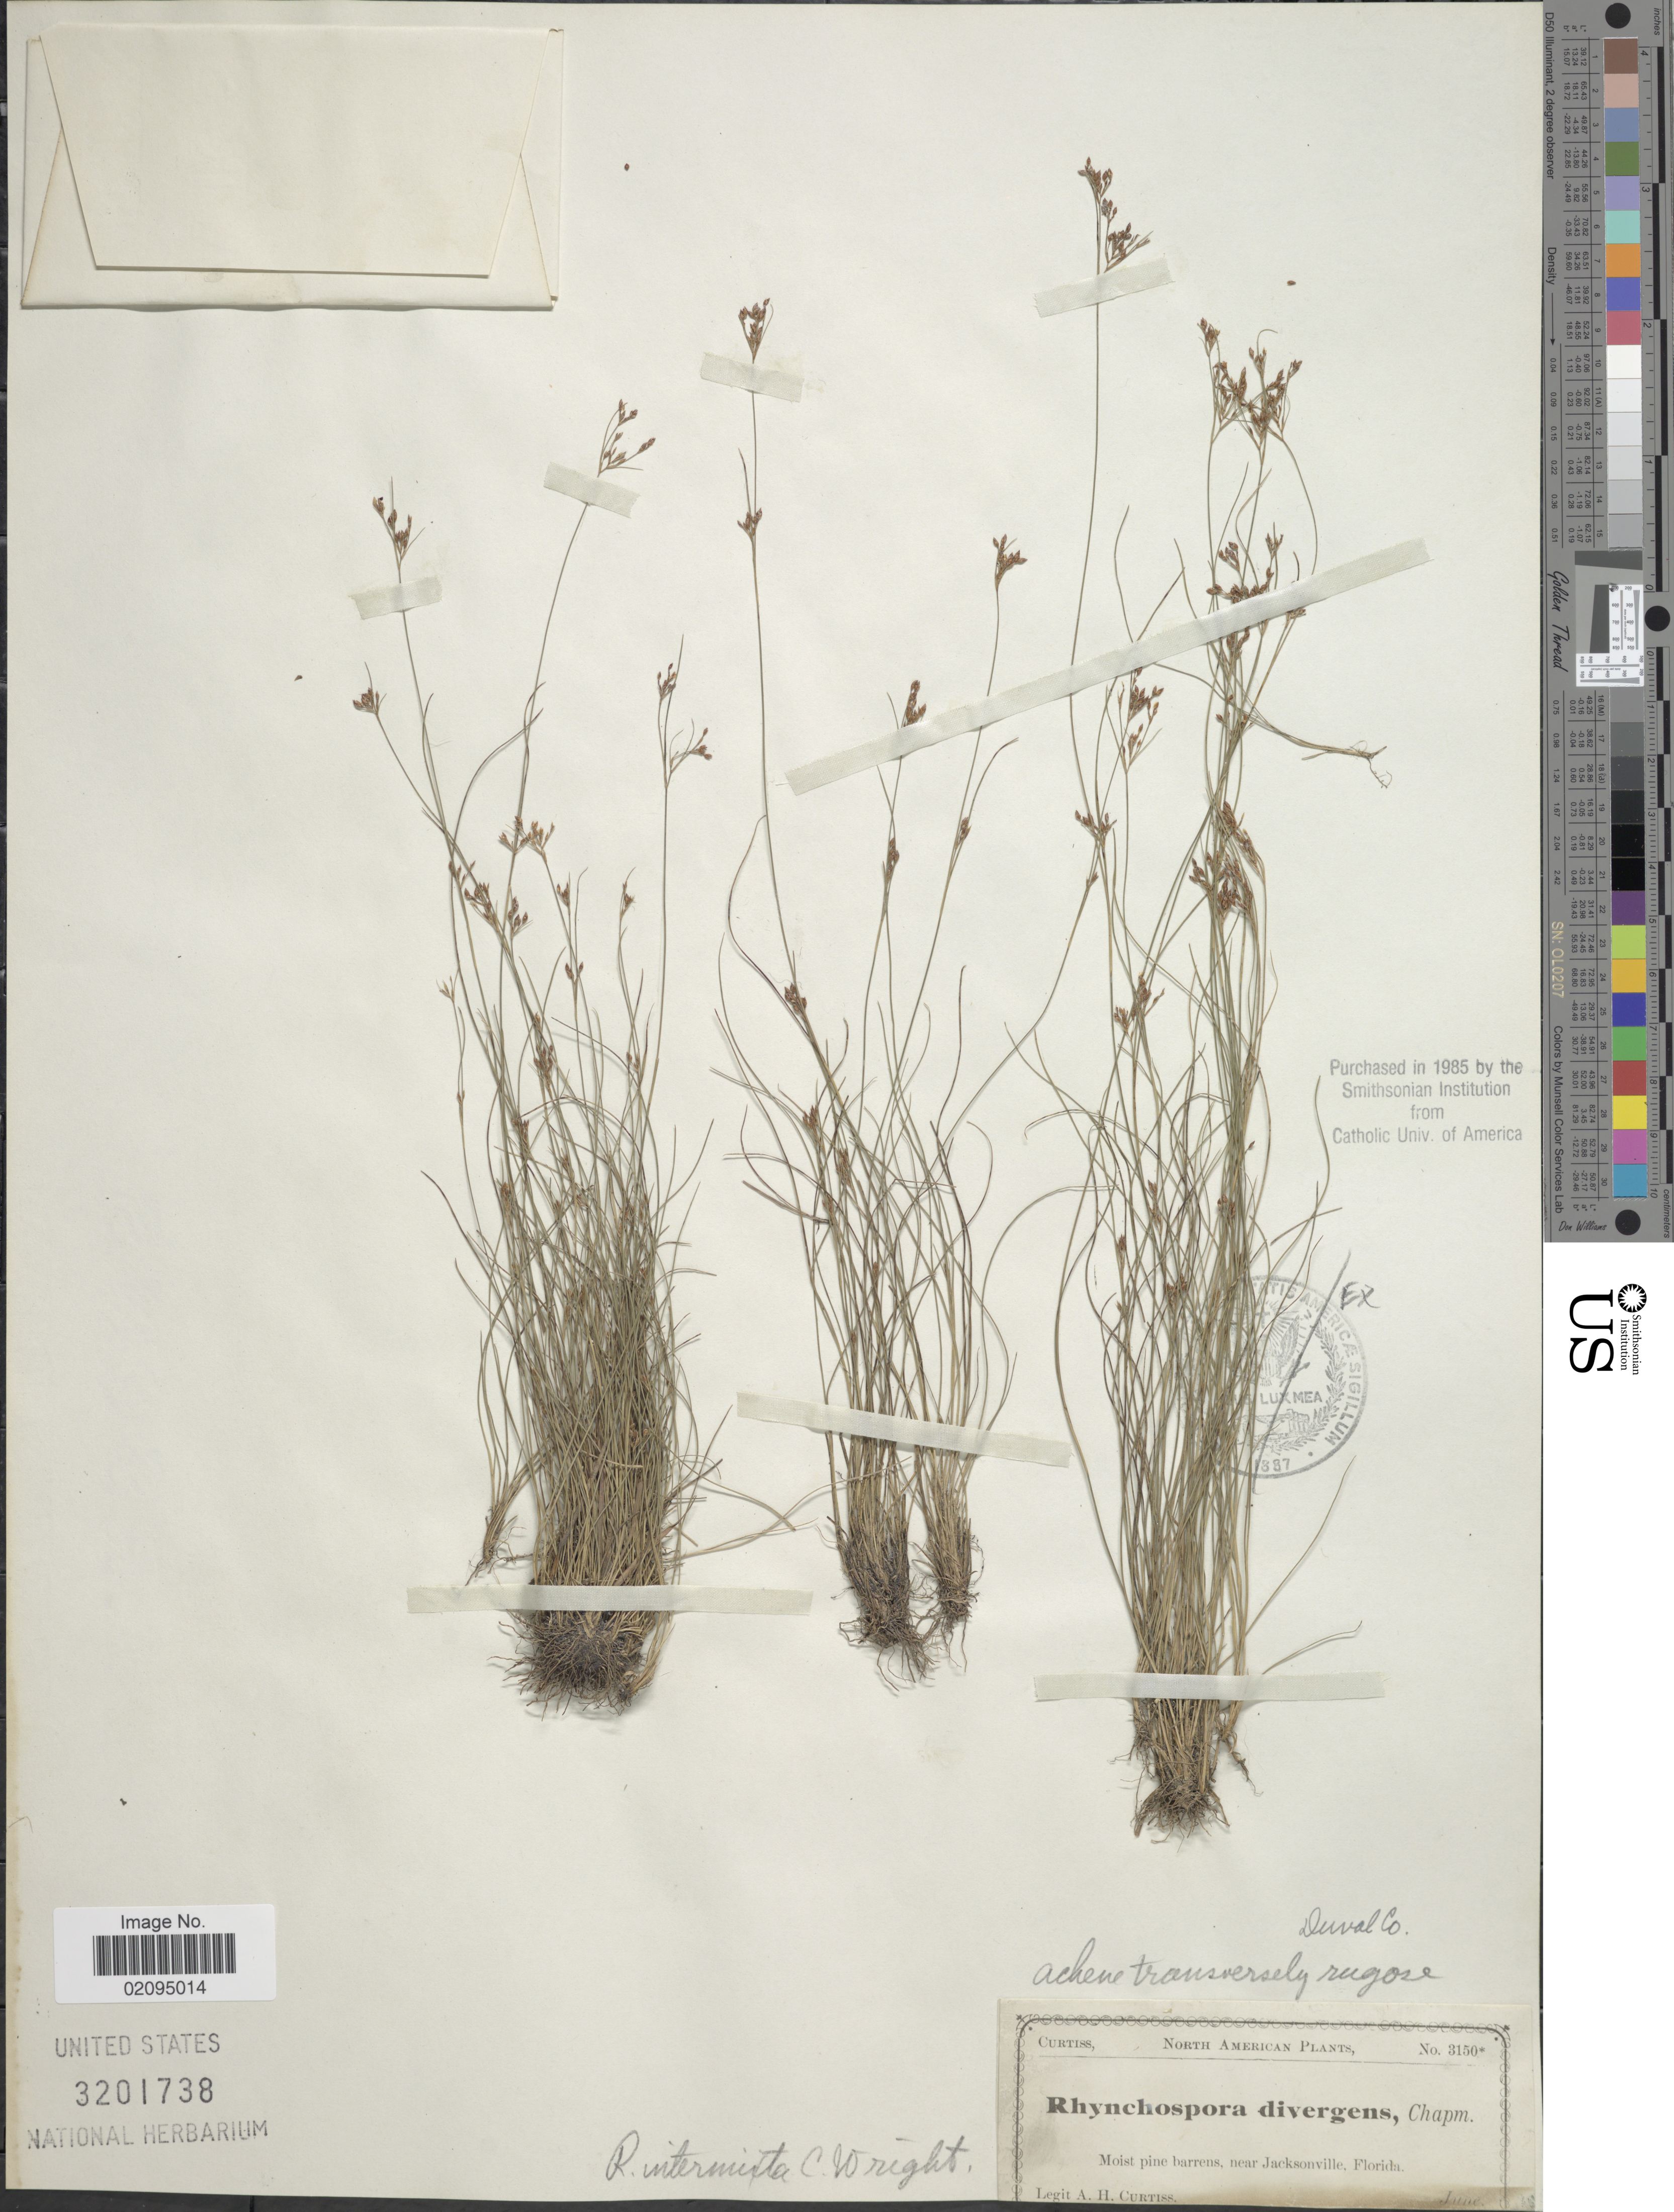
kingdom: Plantae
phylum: Tracheophyta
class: Liliopsida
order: Poales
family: Cyperaceae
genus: Rhynchospora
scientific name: Rhynchospora intermixta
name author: C. Wright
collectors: A. H. Curtiss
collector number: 3150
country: United States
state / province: Florida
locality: Near Jacksonville. Duval Co.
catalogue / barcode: US 3201738